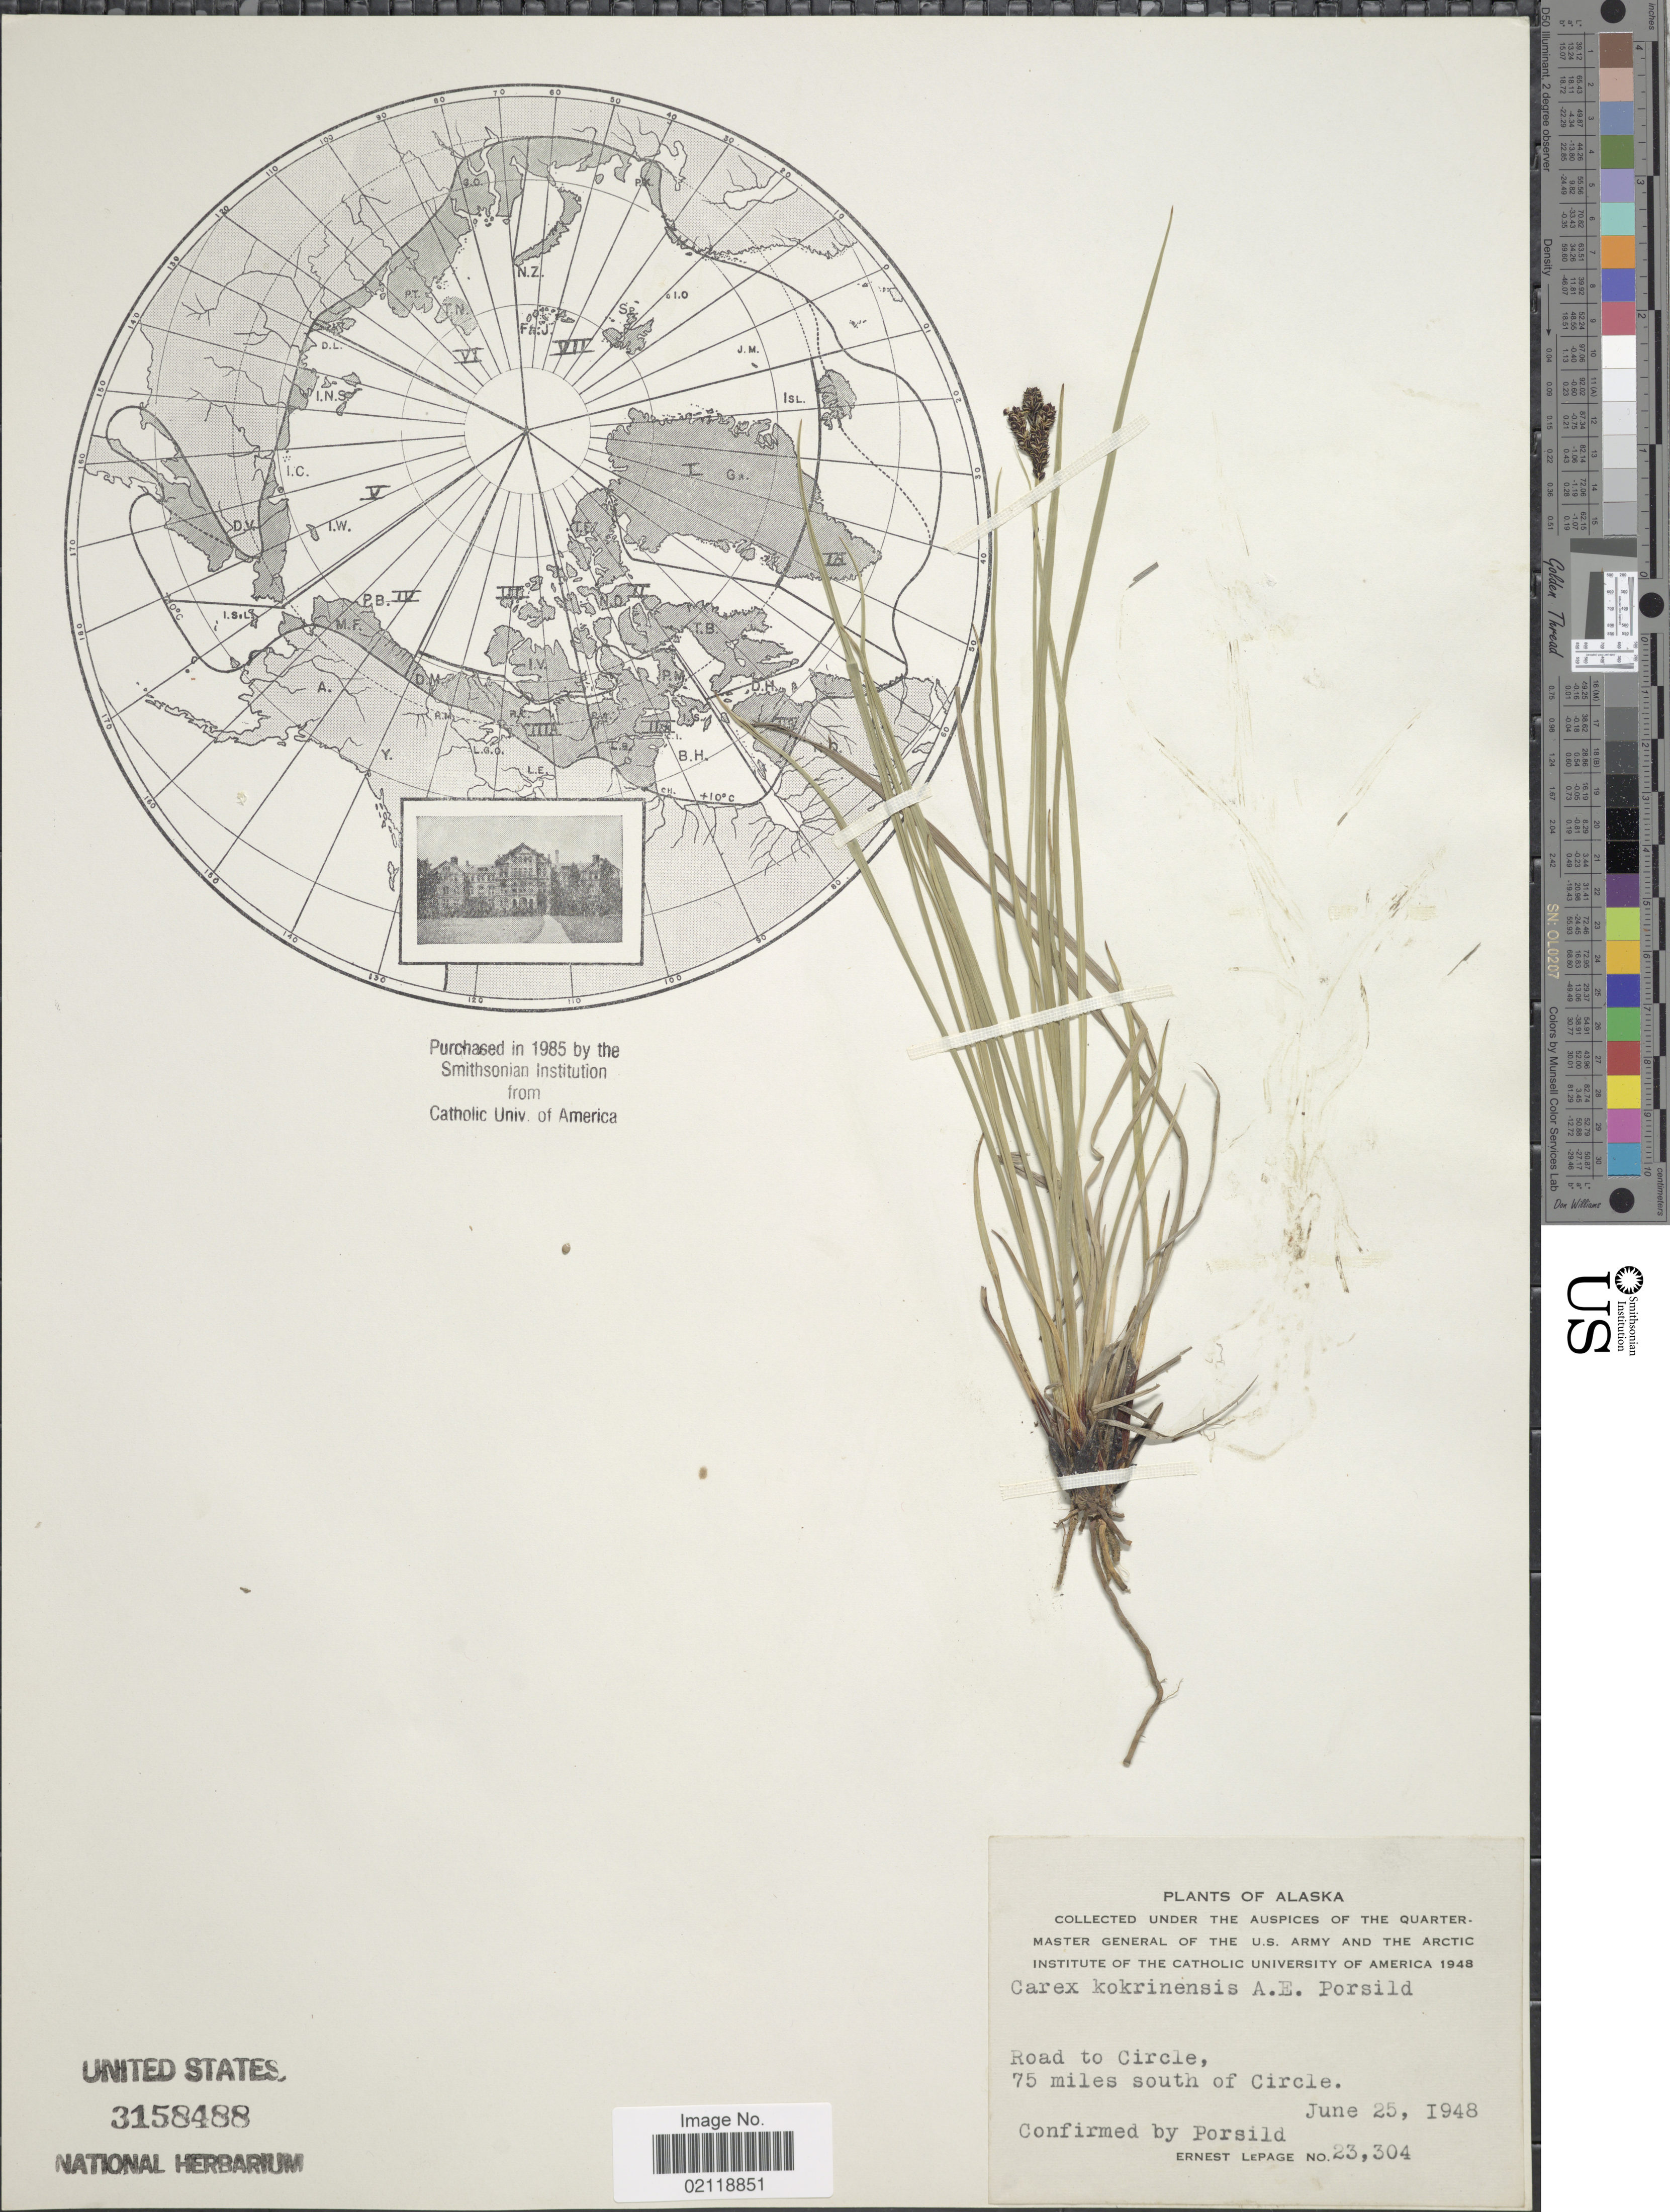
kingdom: Plantae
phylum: Tracheophyta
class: Liliopsida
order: Poales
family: Cyperaceae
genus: Carex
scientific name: Carex eleusinoides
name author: Turcz. ex Kunth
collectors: E. Lepage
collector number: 23304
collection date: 1948-06-25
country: United States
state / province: Alaska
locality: Road to Circle, 75 miles south of Circle.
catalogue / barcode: US 3158488